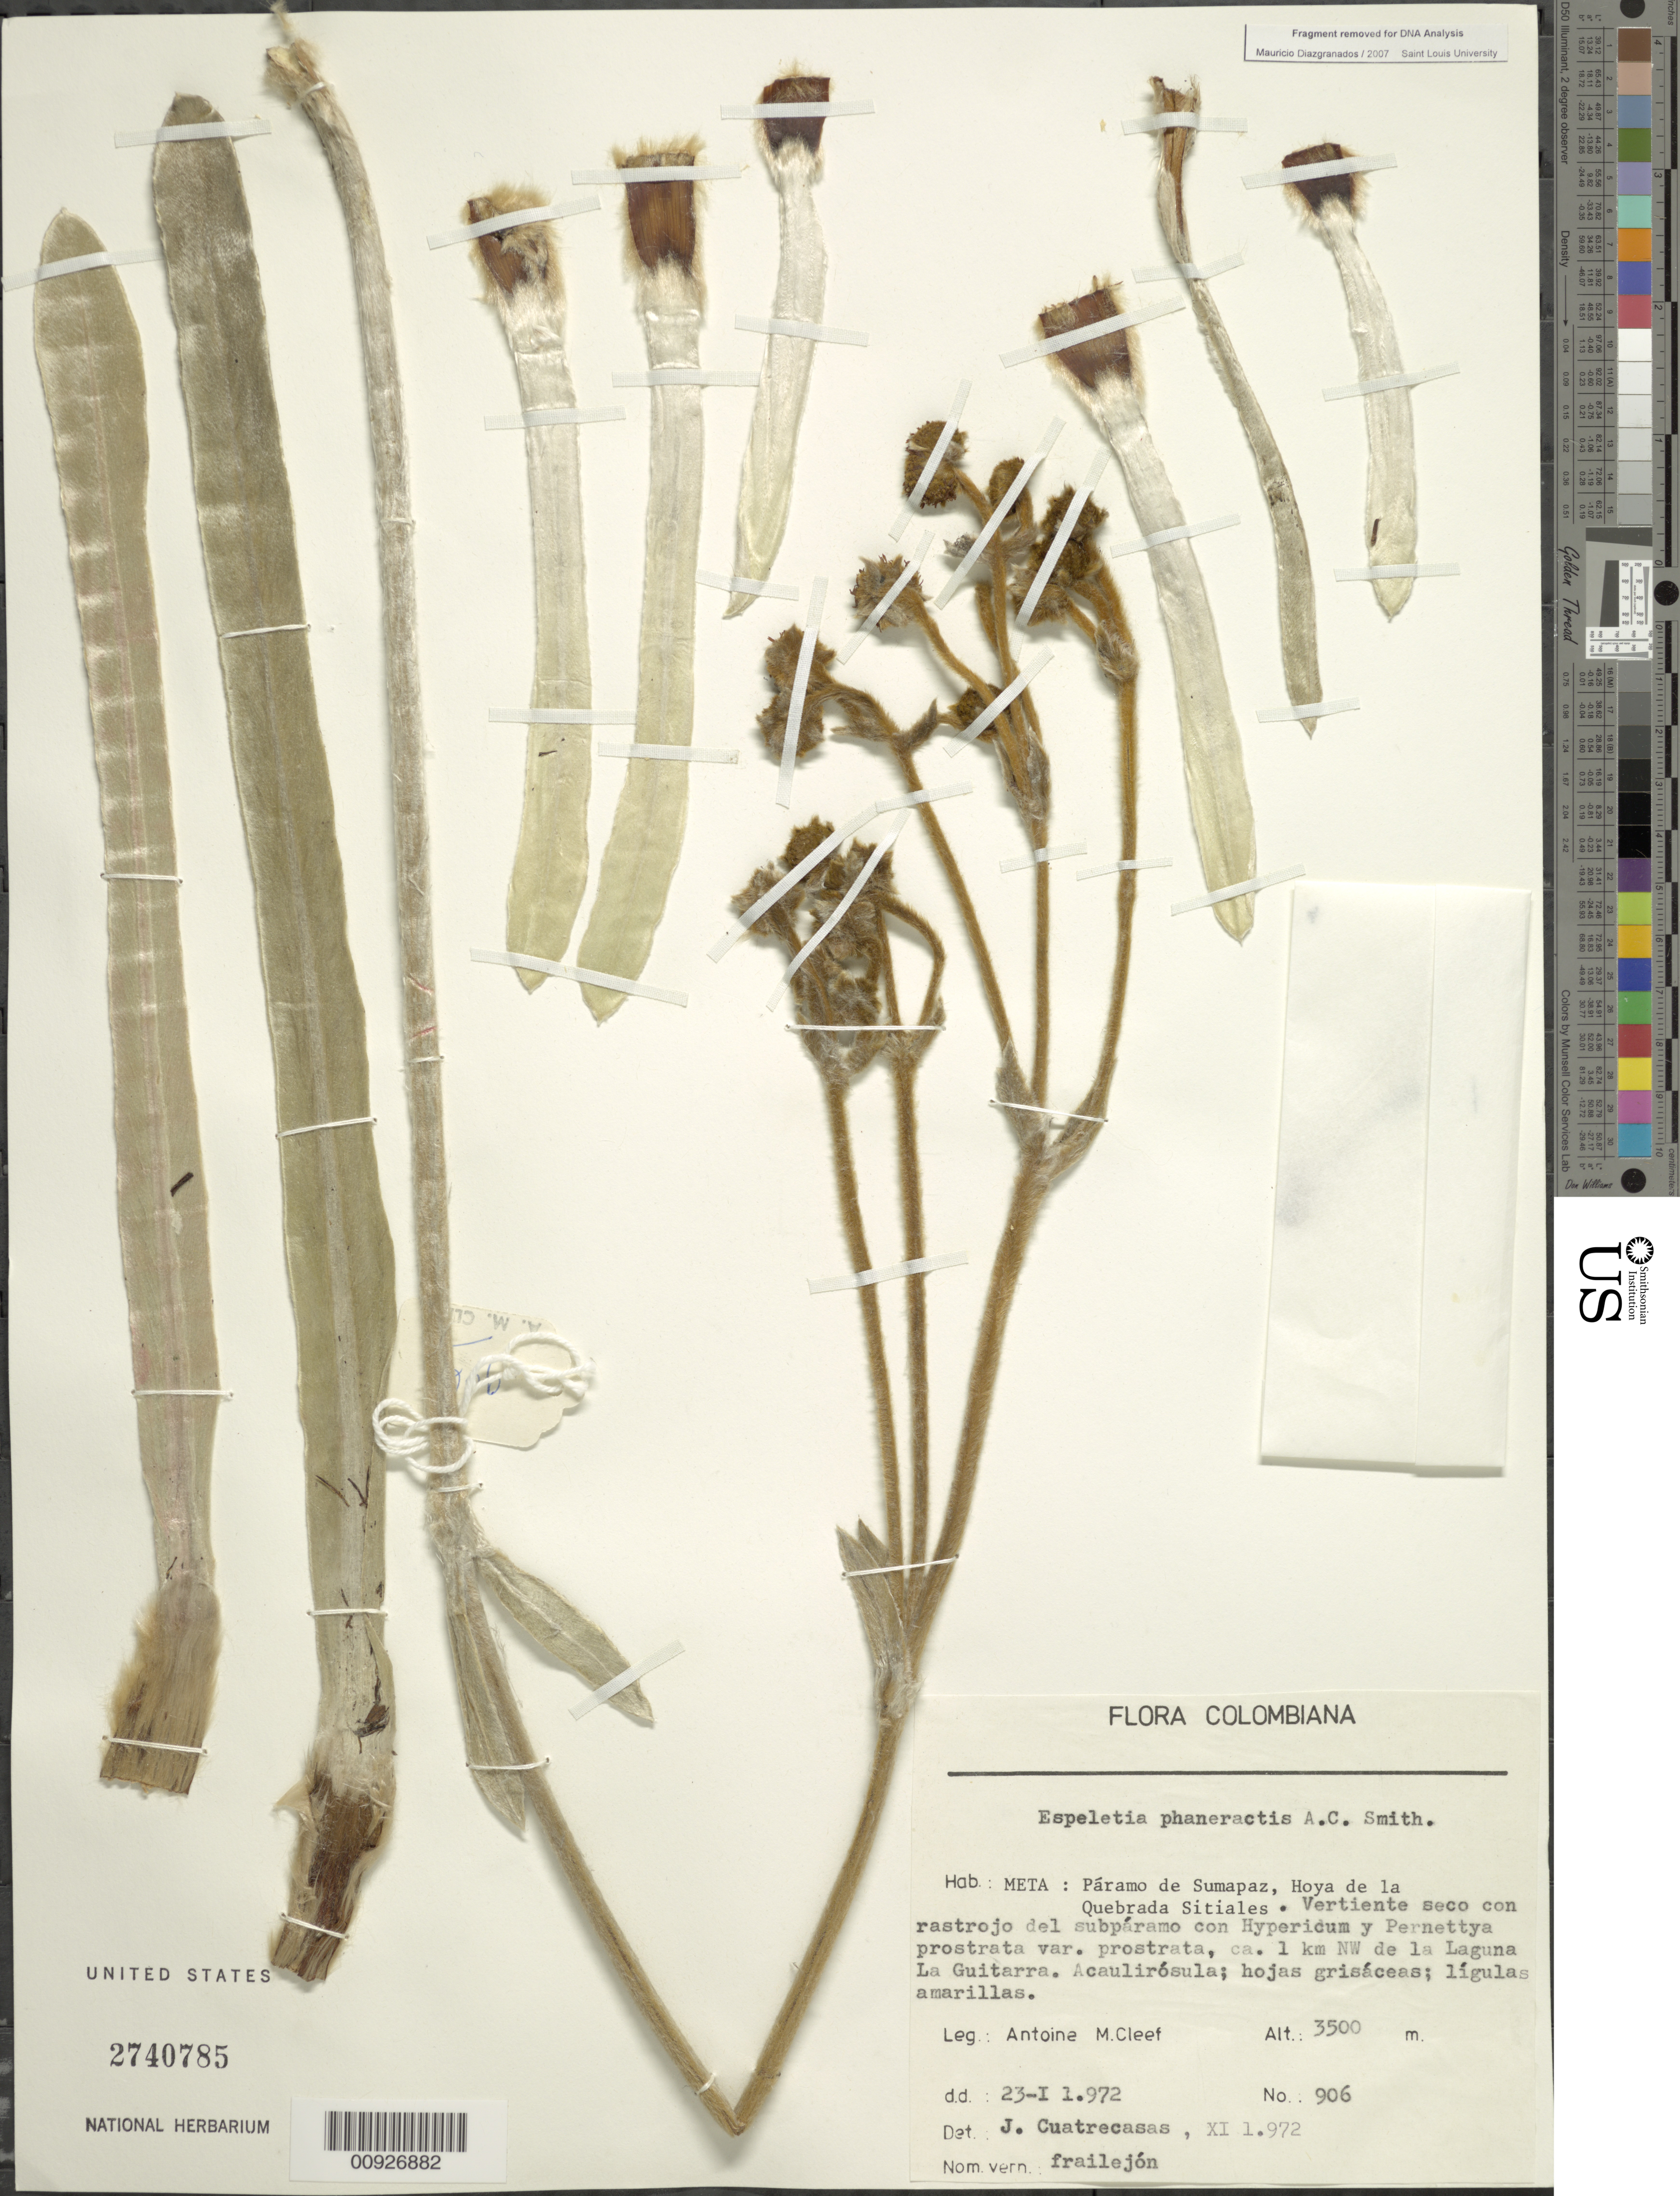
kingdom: Plantae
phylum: Tracheophyta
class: Magnoliopsida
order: Asterales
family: Asteraceae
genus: Espeletia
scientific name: Espeletia argentea f. phaneractis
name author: (S.F. Blake) Cuatrec.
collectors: A. M. Cleef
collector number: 906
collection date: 1972-01-23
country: Colombia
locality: P. de Sumapaz. Meta: Páramo de Sumapaz, Hoya de la Quebrada Sitiales. Vertiente seco con rastrojo del subpáramo con Hypericum y Pernettya postrata var. Postrata, ca. 1 km NW de la Laguna La Guitarra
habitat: Vertiente seco con rastrojo del subpáramo con Hypericum y Pernettya postrata var. Postrata, ca. 1 km NW de la Laguna La Guitarra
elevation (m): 3500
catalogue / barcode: US 2740785